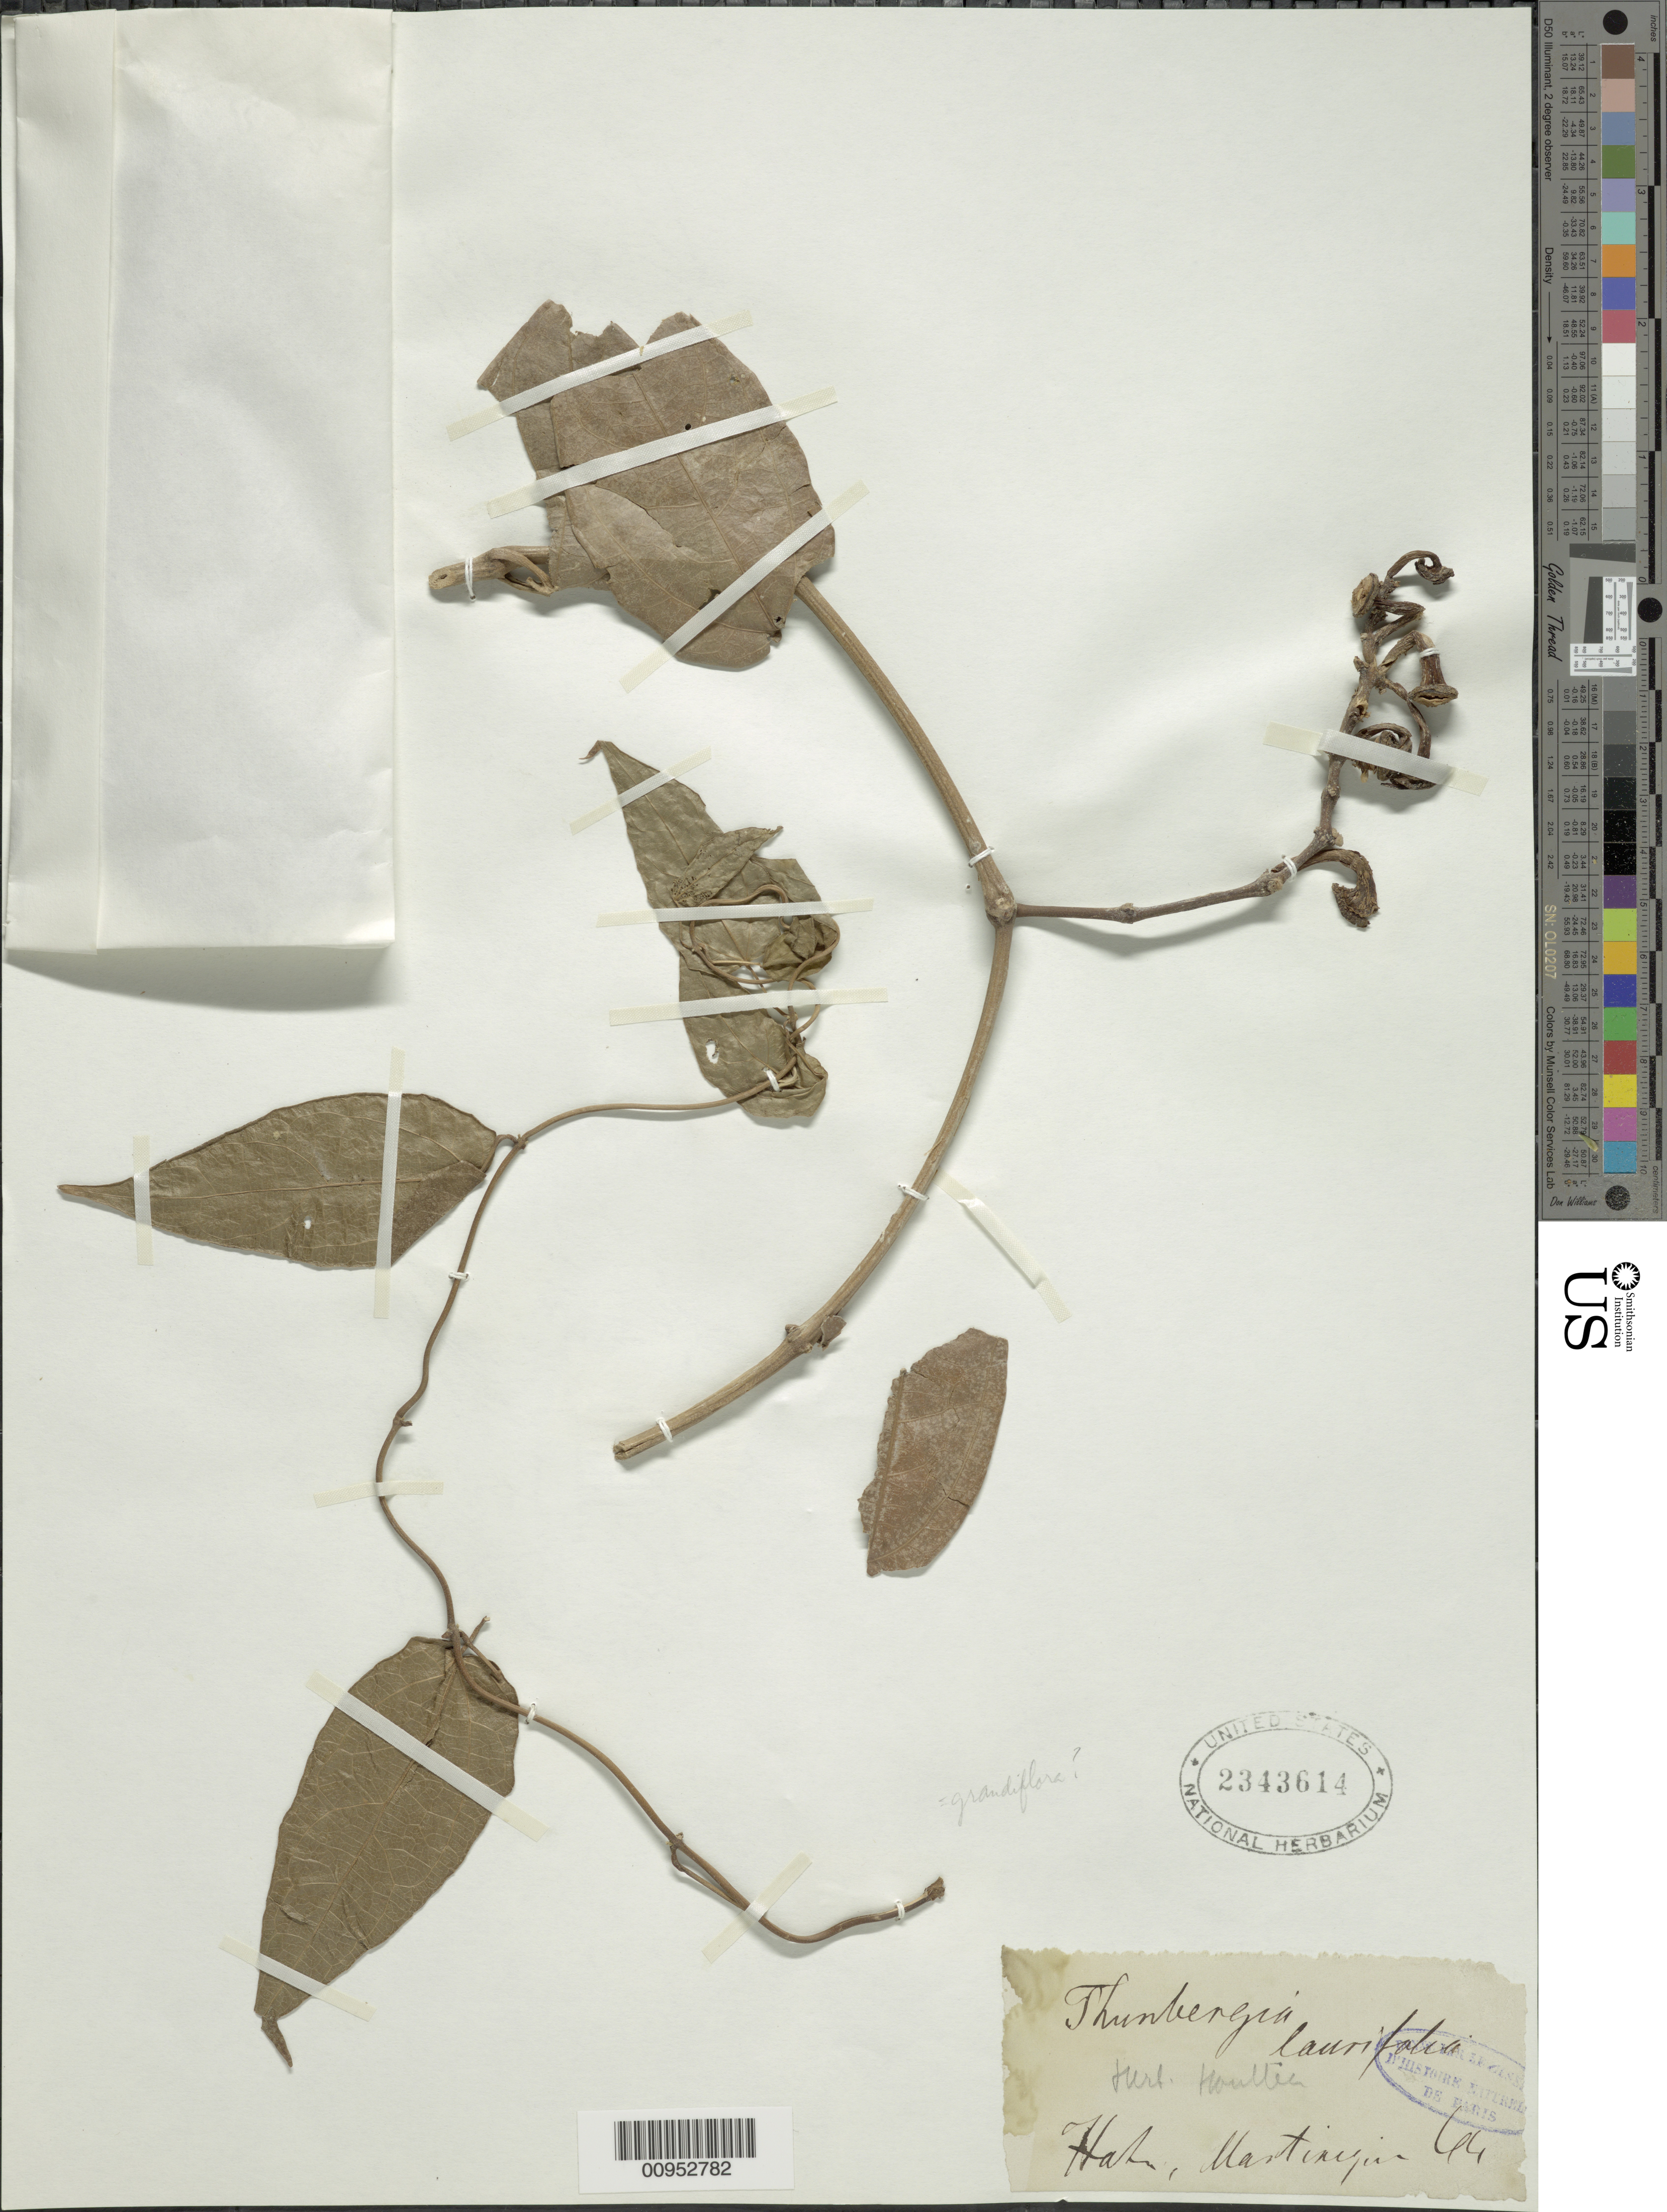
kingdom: Plantae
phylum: Tracheophyta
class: Magnoliopsida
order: Lamiales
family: Acanthaceae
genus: Thunbergia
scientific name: Thunbergia fragrans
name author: Roxb.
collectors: -- Hahn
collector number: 64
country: Martinique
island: Martinique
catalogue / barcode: US 2343614